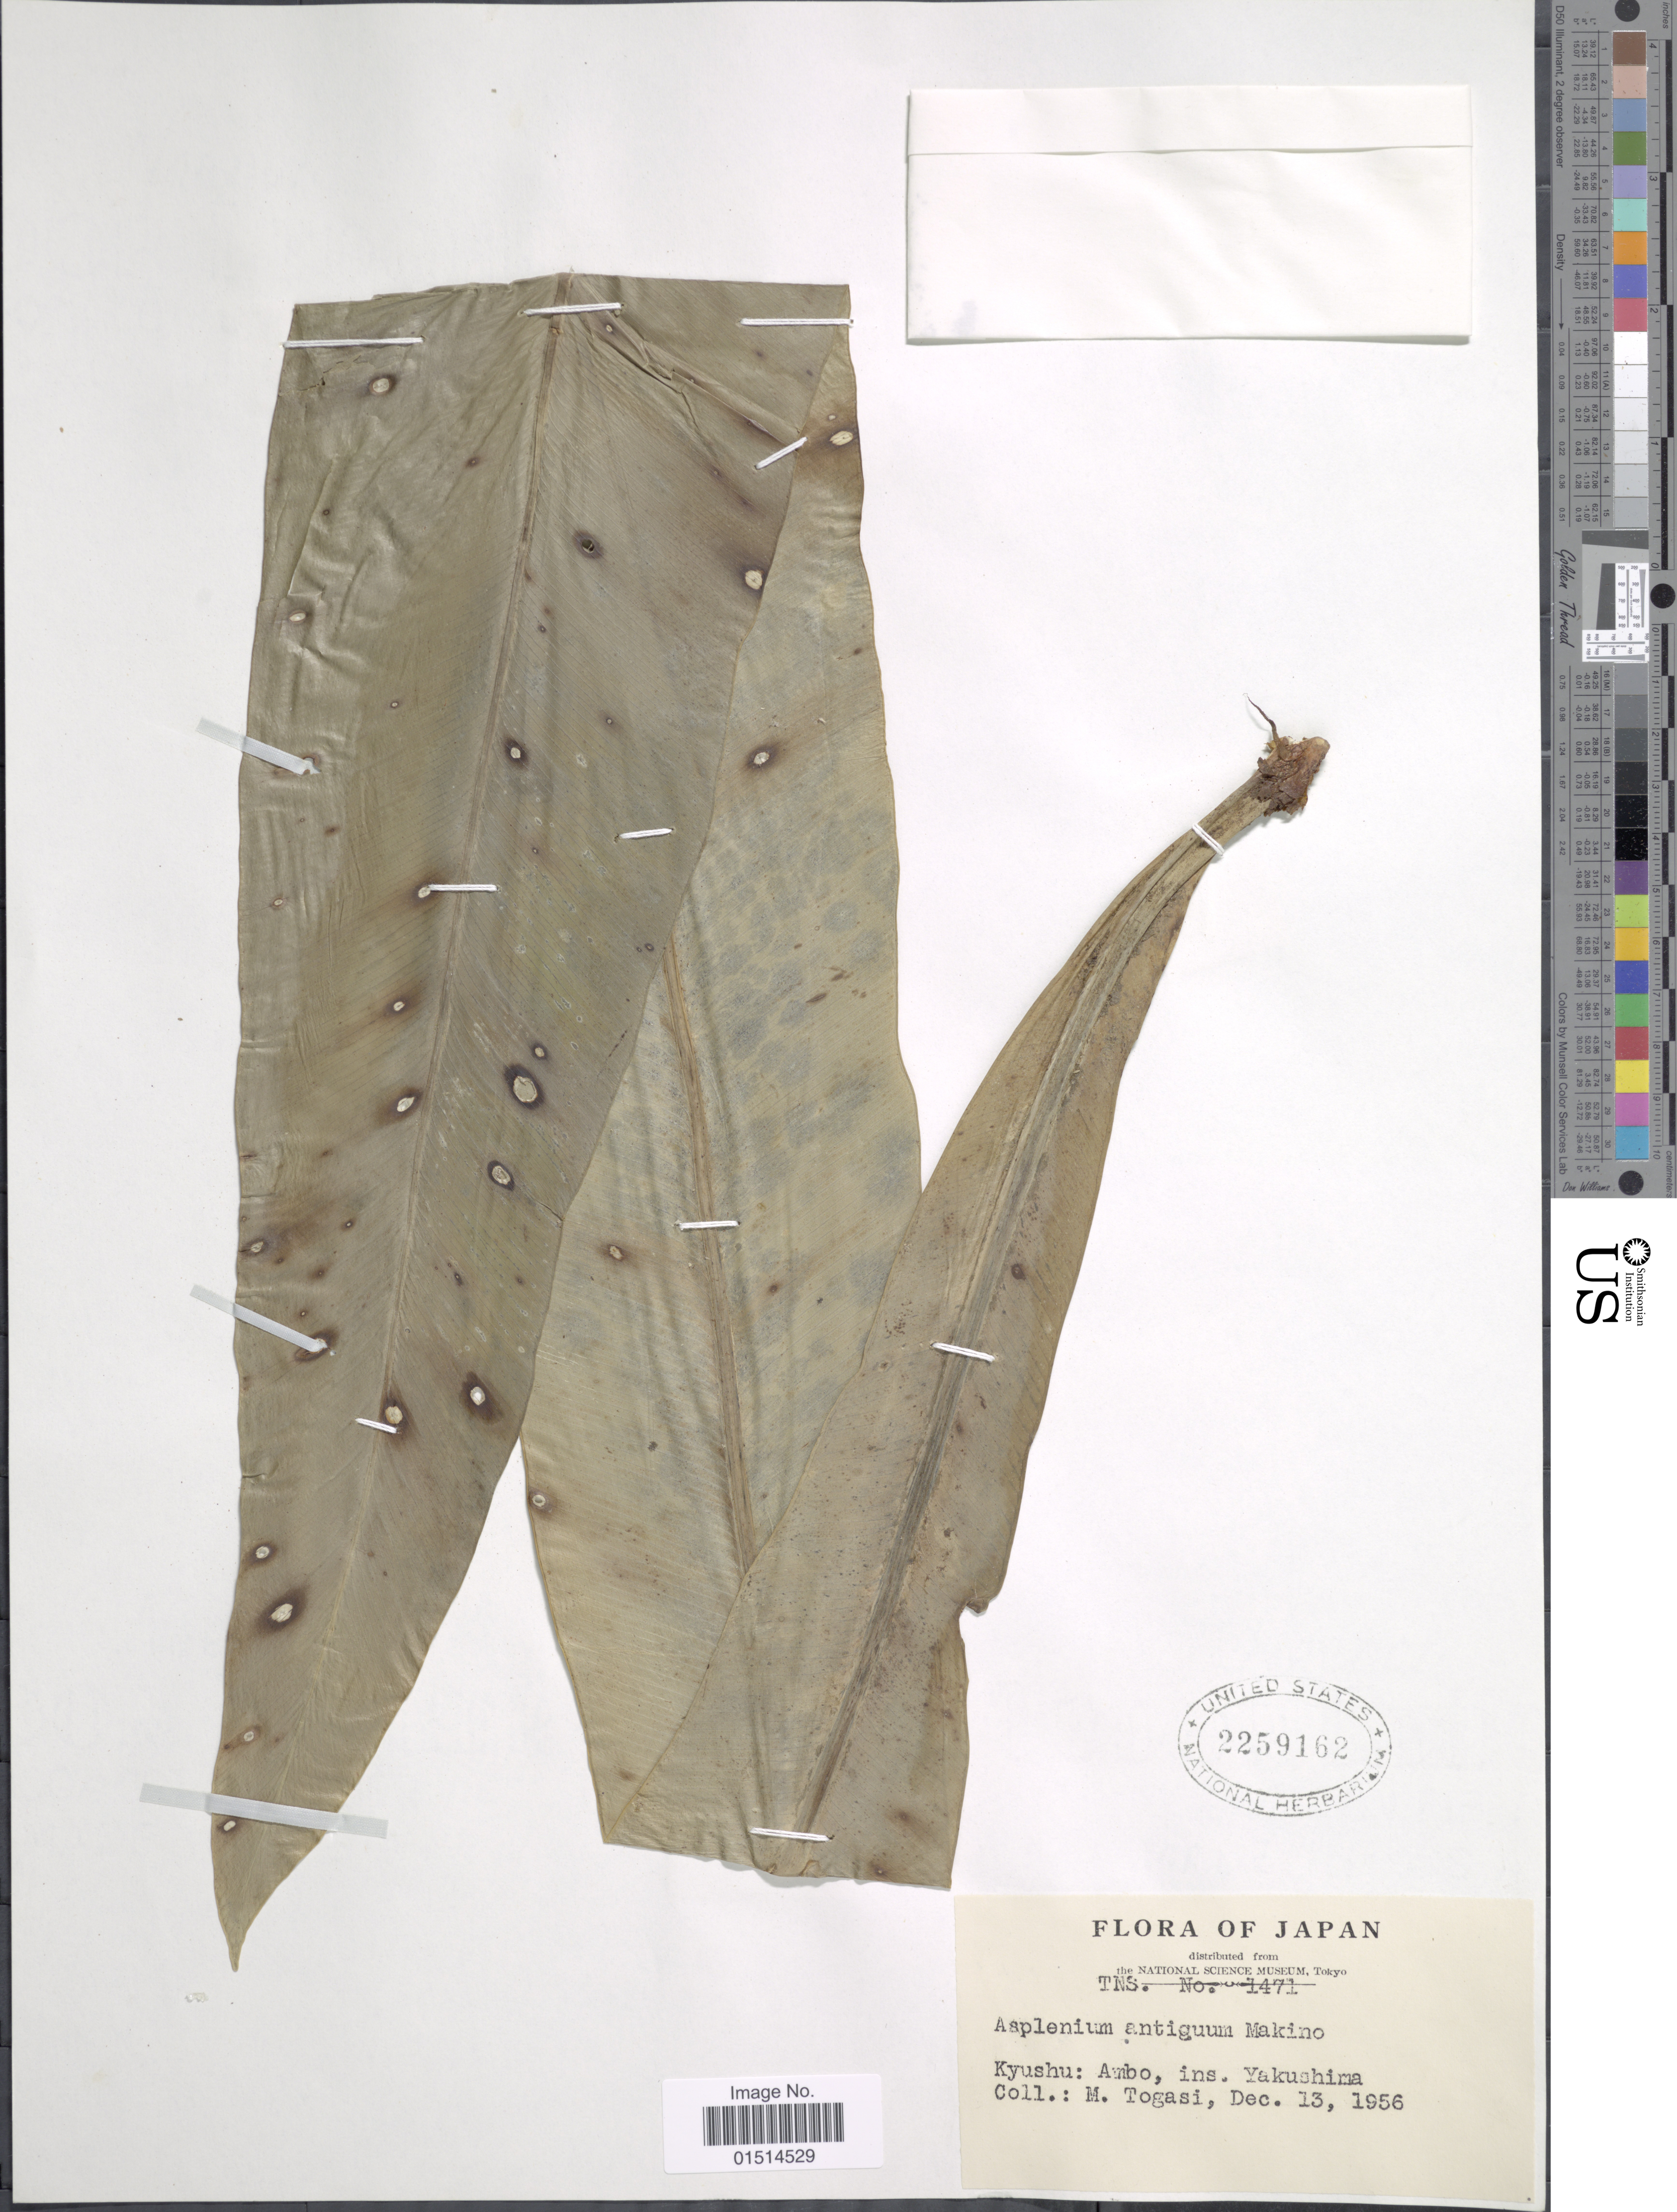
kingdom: Plantae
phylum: Tracheophyta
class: Polypodiopsida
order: Polypodiales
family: Aspleniaceae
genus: Asplenium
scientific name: Asplenium antiquum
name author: Makino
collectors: M. Togasi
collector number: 1471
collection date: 1956-12-13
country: Japan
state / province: Kagosima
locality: Kyushu: Ambo, ins. Yakushima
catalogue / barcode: US 2259162